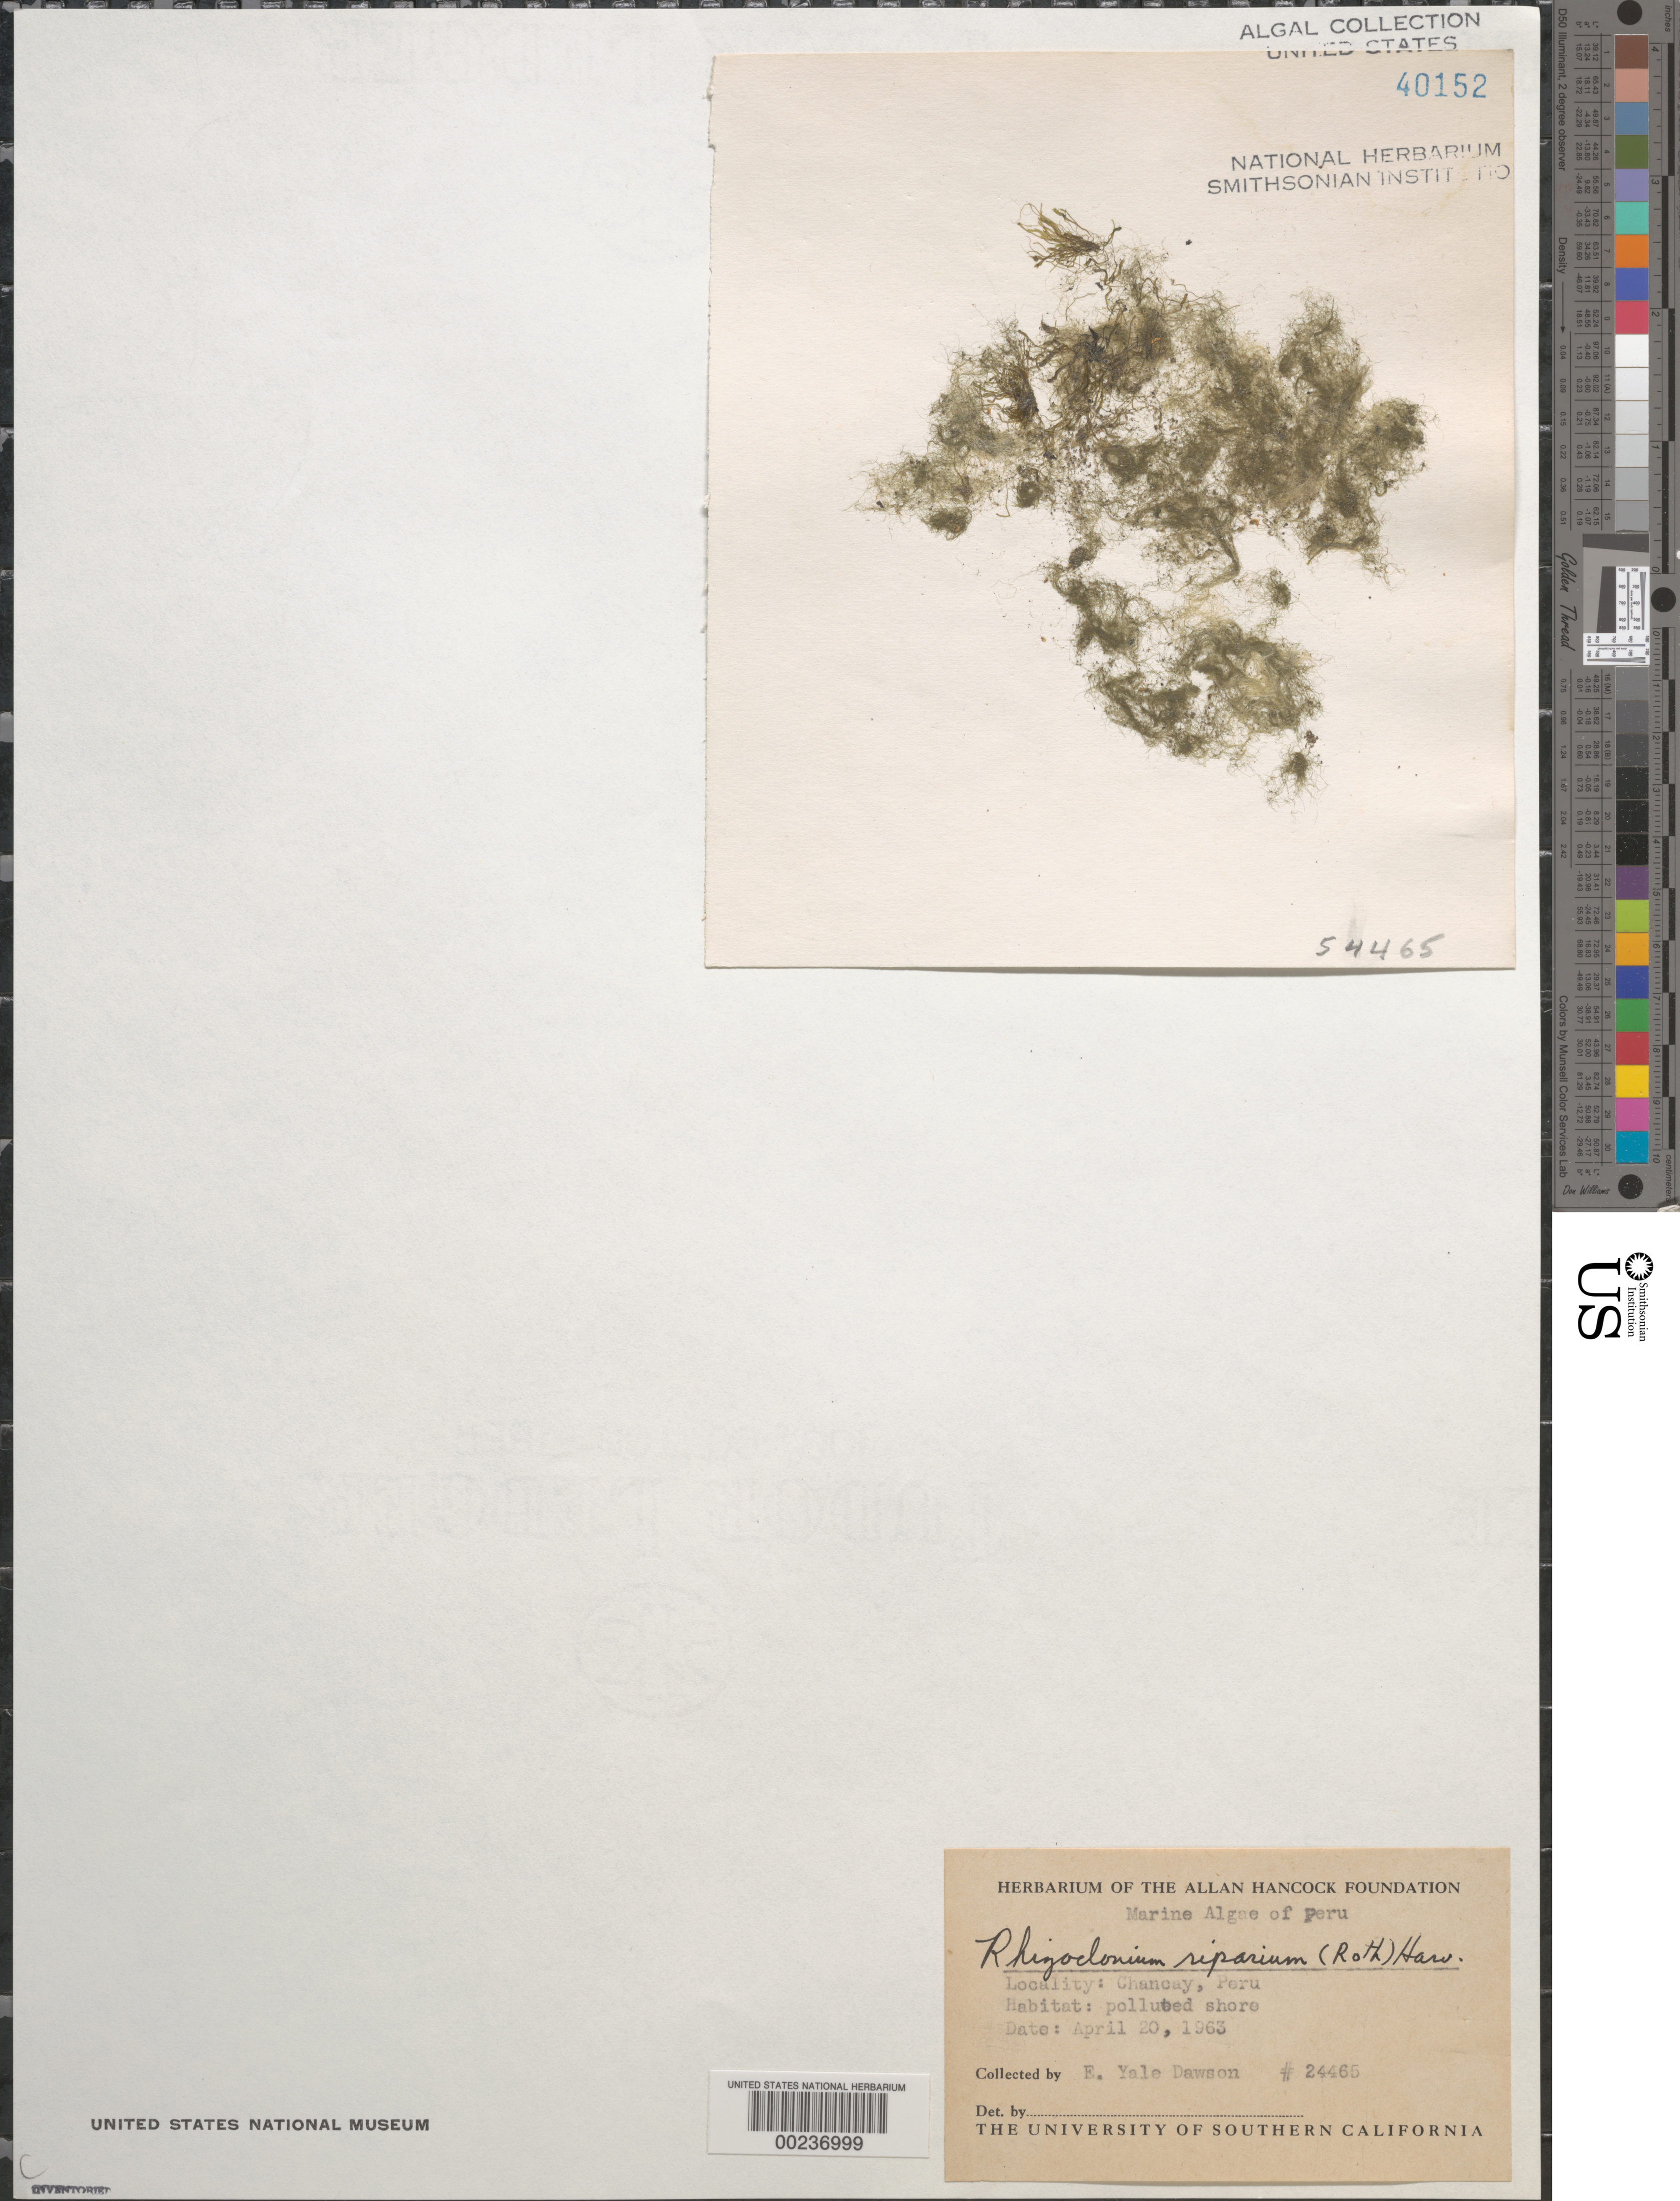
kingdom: Plantae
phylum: Chlorophyta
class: Ulvophyceae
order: Cladophorales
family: Cladophoraceae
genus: Rhizoclonium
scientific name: Rhizoclonium riparium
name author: (Roth) Harv.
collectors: E. Y. Dawson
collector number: EYD 24465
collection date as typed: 20 Apr 1963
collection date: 1963-04-20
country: Peru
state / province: Lima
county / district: Huaral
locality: Chancay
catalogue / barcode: US 40152